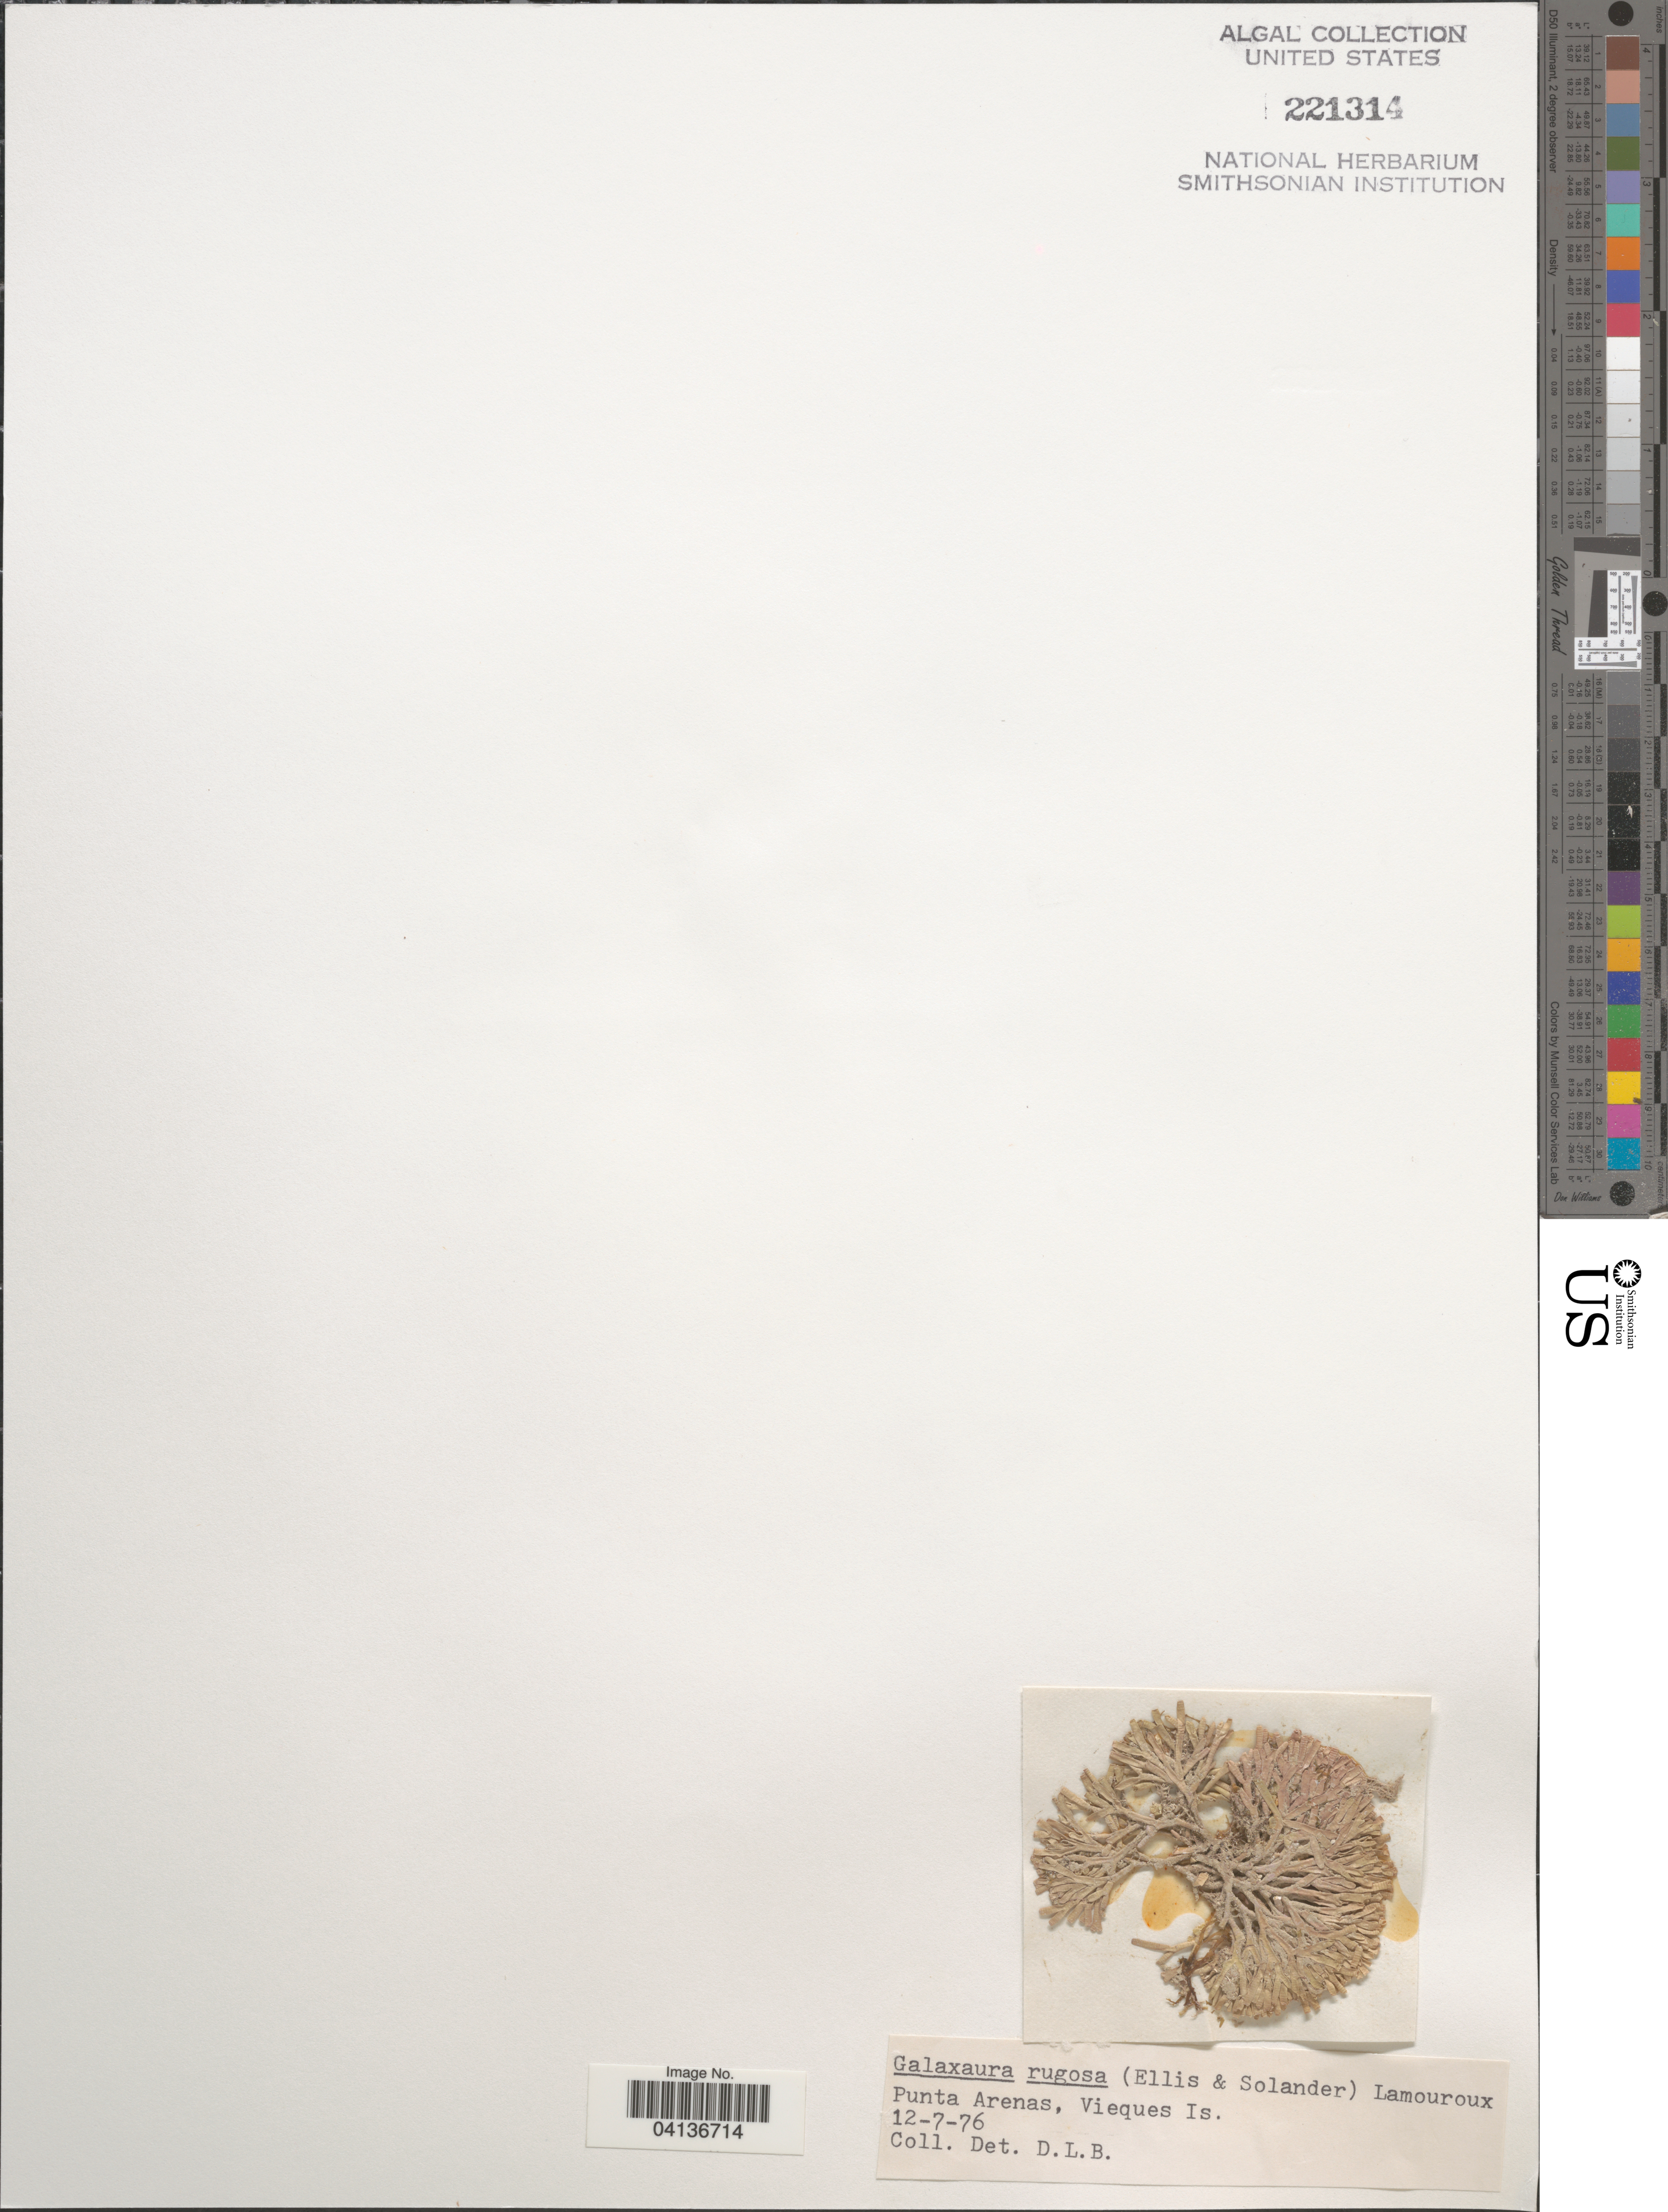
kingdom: Plantae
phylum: Rhodophyta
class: Florideophyceae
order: Nemaliales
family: Galaxauraceae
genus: Galaxaura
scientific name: Galaxaura rugosa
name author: (Ellis & Sol.) J.V.Lamouroux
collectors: D. L. B.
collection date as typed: Transcribed d/m/y: 7/12/76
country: Puerto Rico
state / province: Vieques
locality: Punta Arenas, Vieques Is.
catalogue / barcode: US 221314